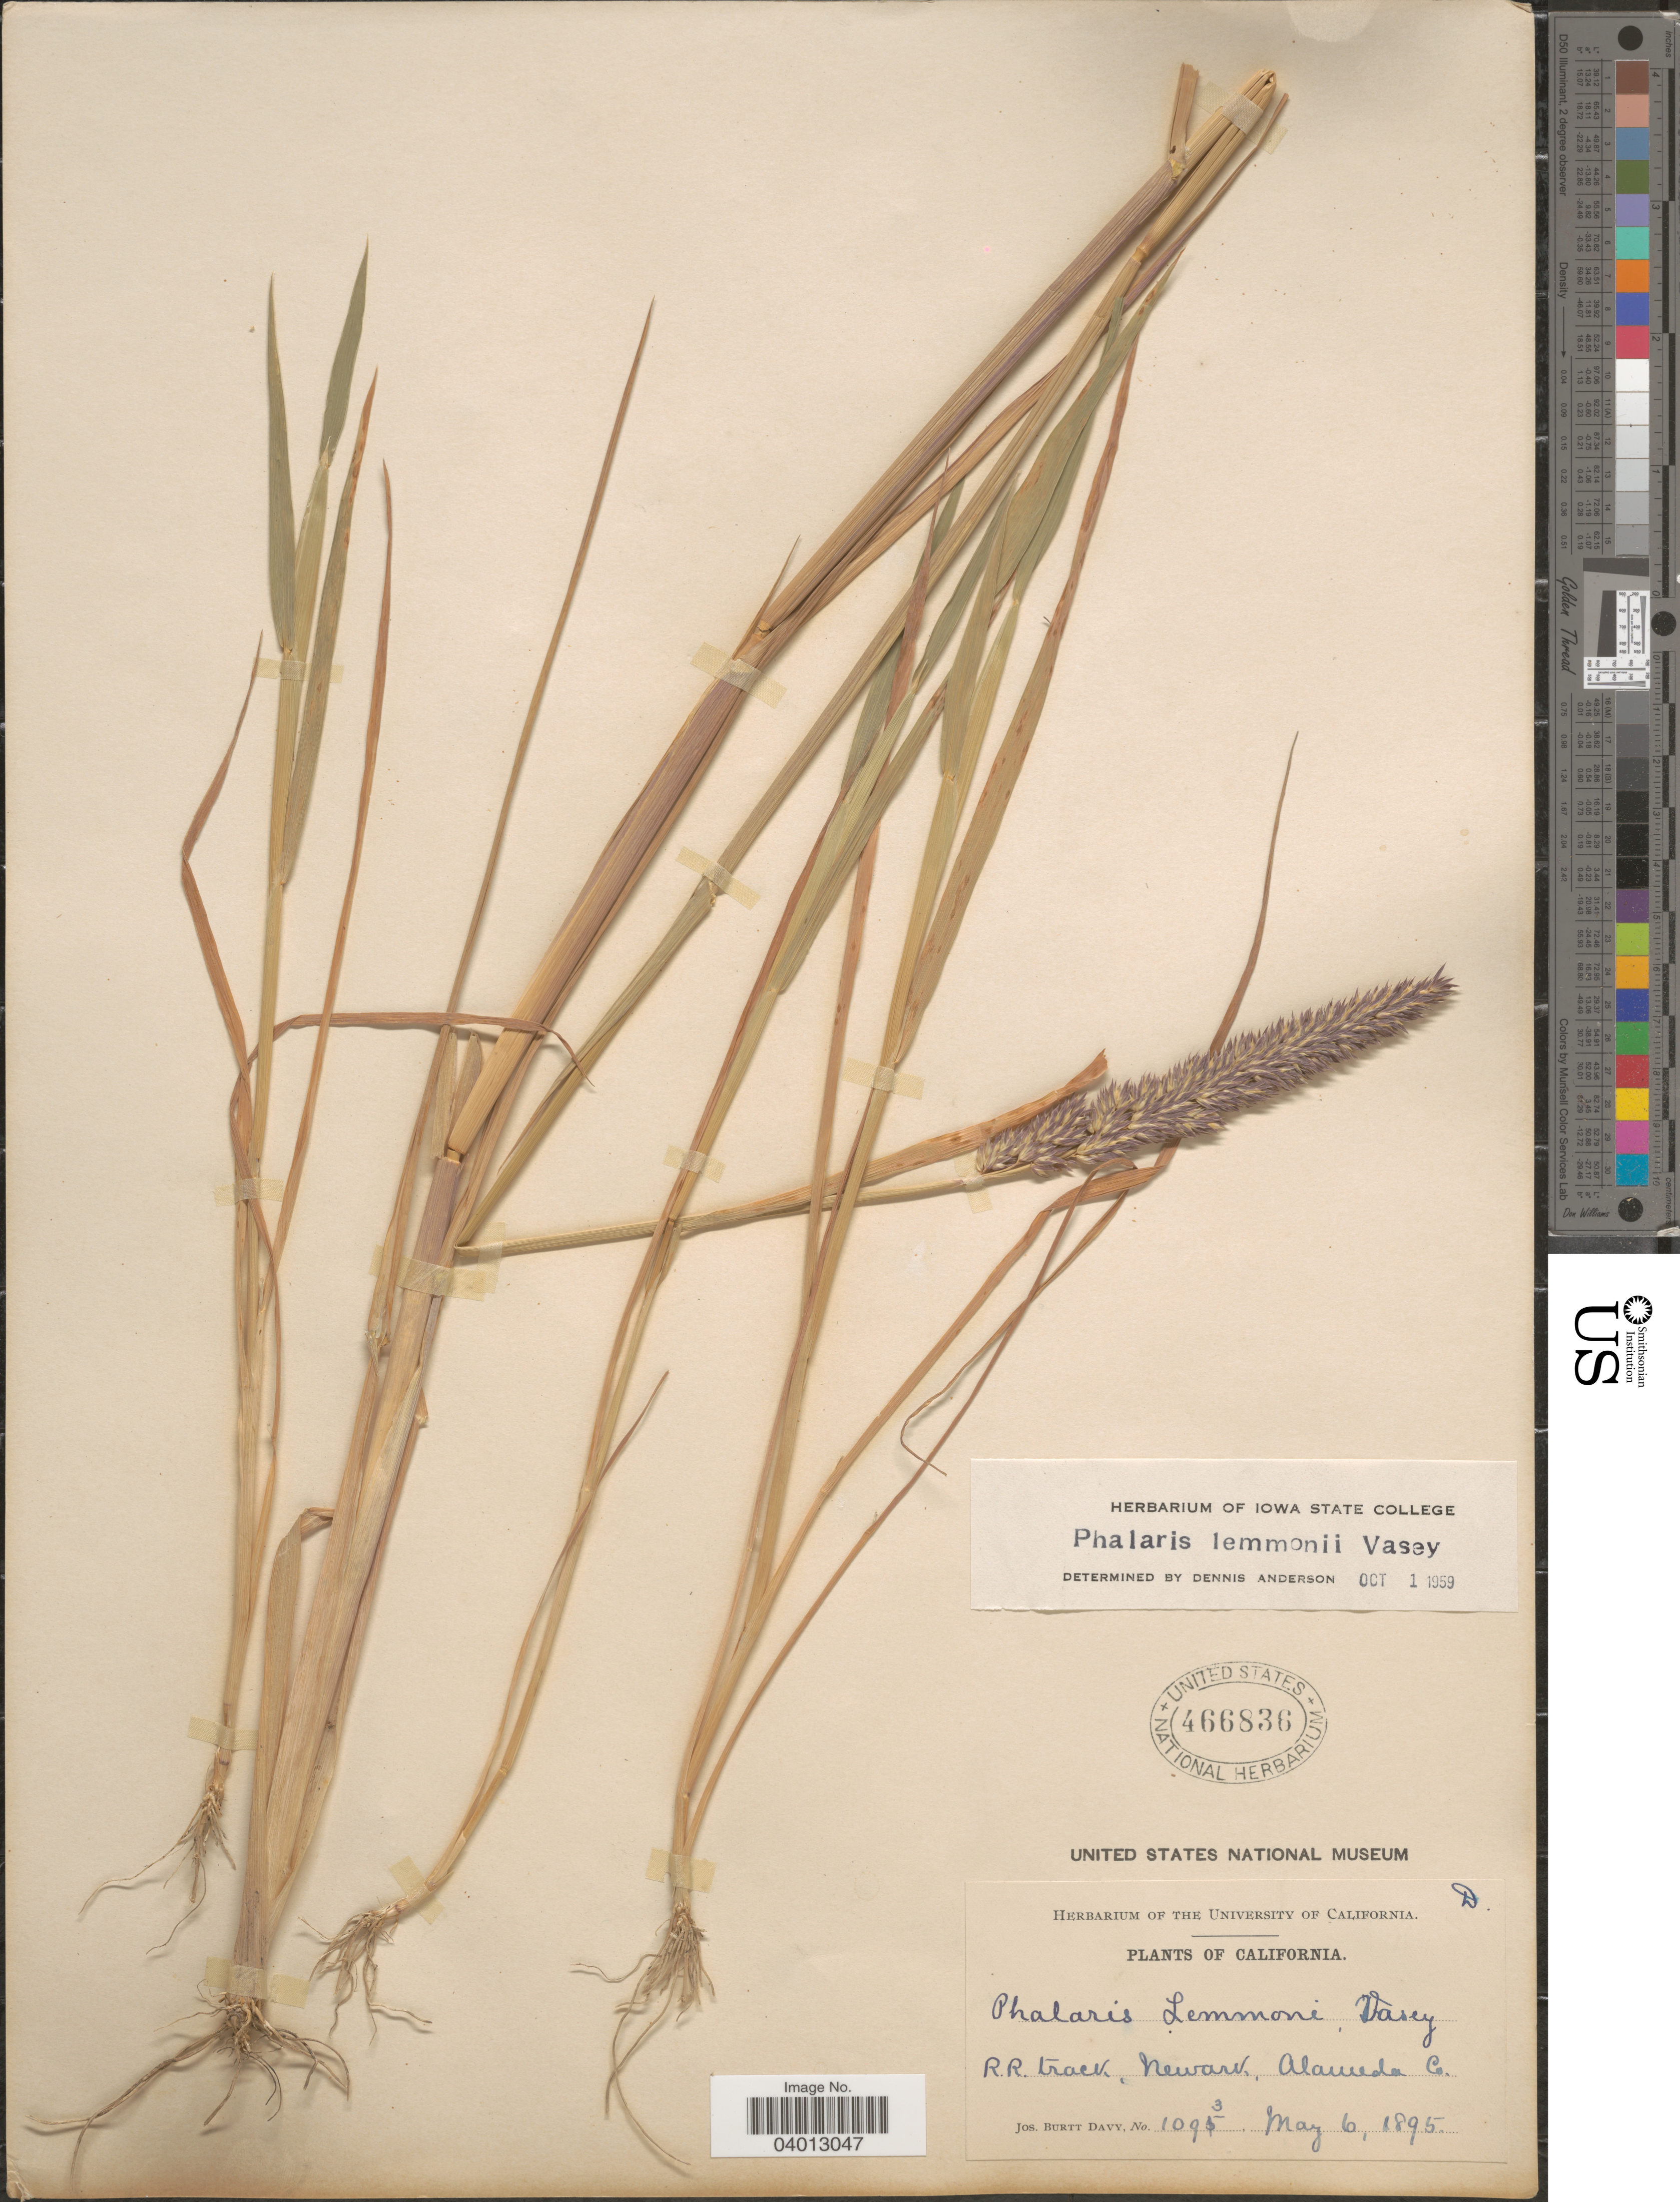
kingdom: Plantae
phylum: Tracheophyta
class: Liliopsida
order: Poales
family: Poaceae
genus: Phalaris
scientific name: Phalaris lemmonii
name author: Vasey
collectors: J. Burtt Davy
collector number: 1093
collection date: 1895-05-06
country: United States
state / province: California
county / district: Alameda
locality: R.R. track, Newark, Alameda Co.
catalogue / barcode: US 466836